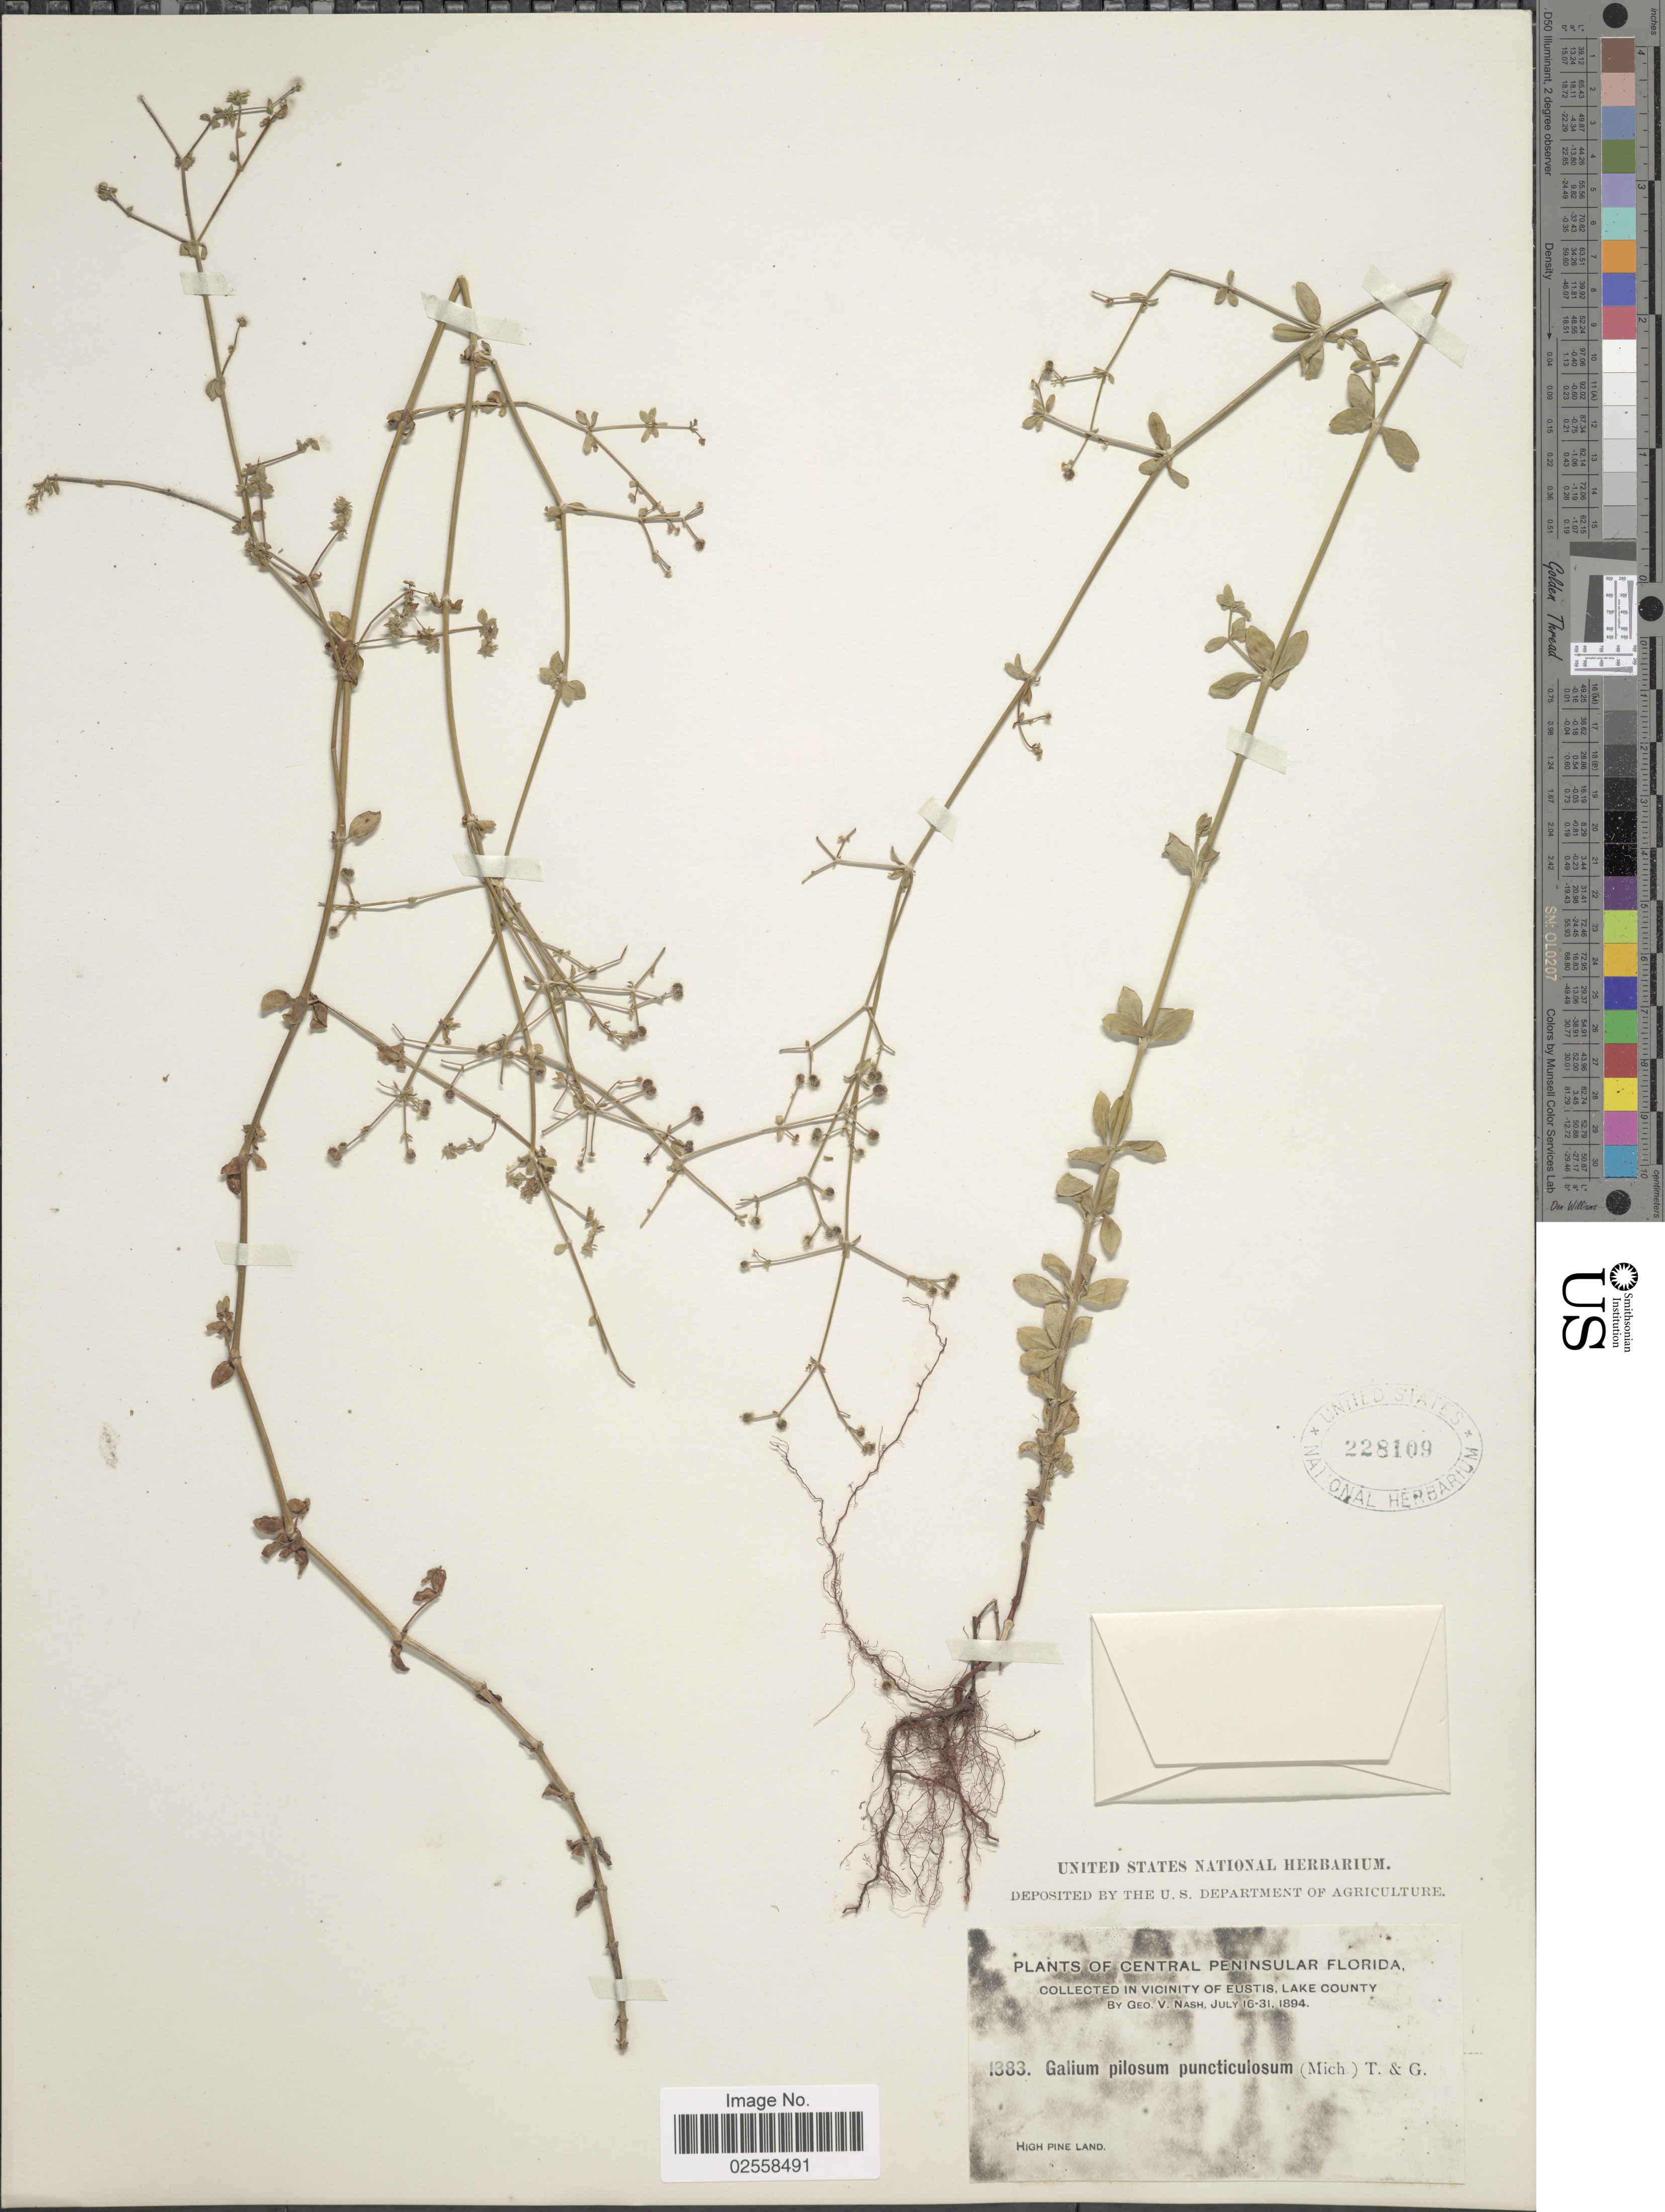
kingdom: Plantae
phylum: Tracheophyta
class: Magnoliopsida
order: Gentianales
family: Rubiaceae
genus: Galium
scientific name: Galium pilosum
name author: Aiton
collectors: G. V. Nash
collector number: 1383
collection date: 1894-07-16/1894-07-31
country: United States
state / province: Florida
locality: Central Peninsular Florida, vicinity of Eustis, Lake County, High Pine Land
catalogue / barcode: US 228109